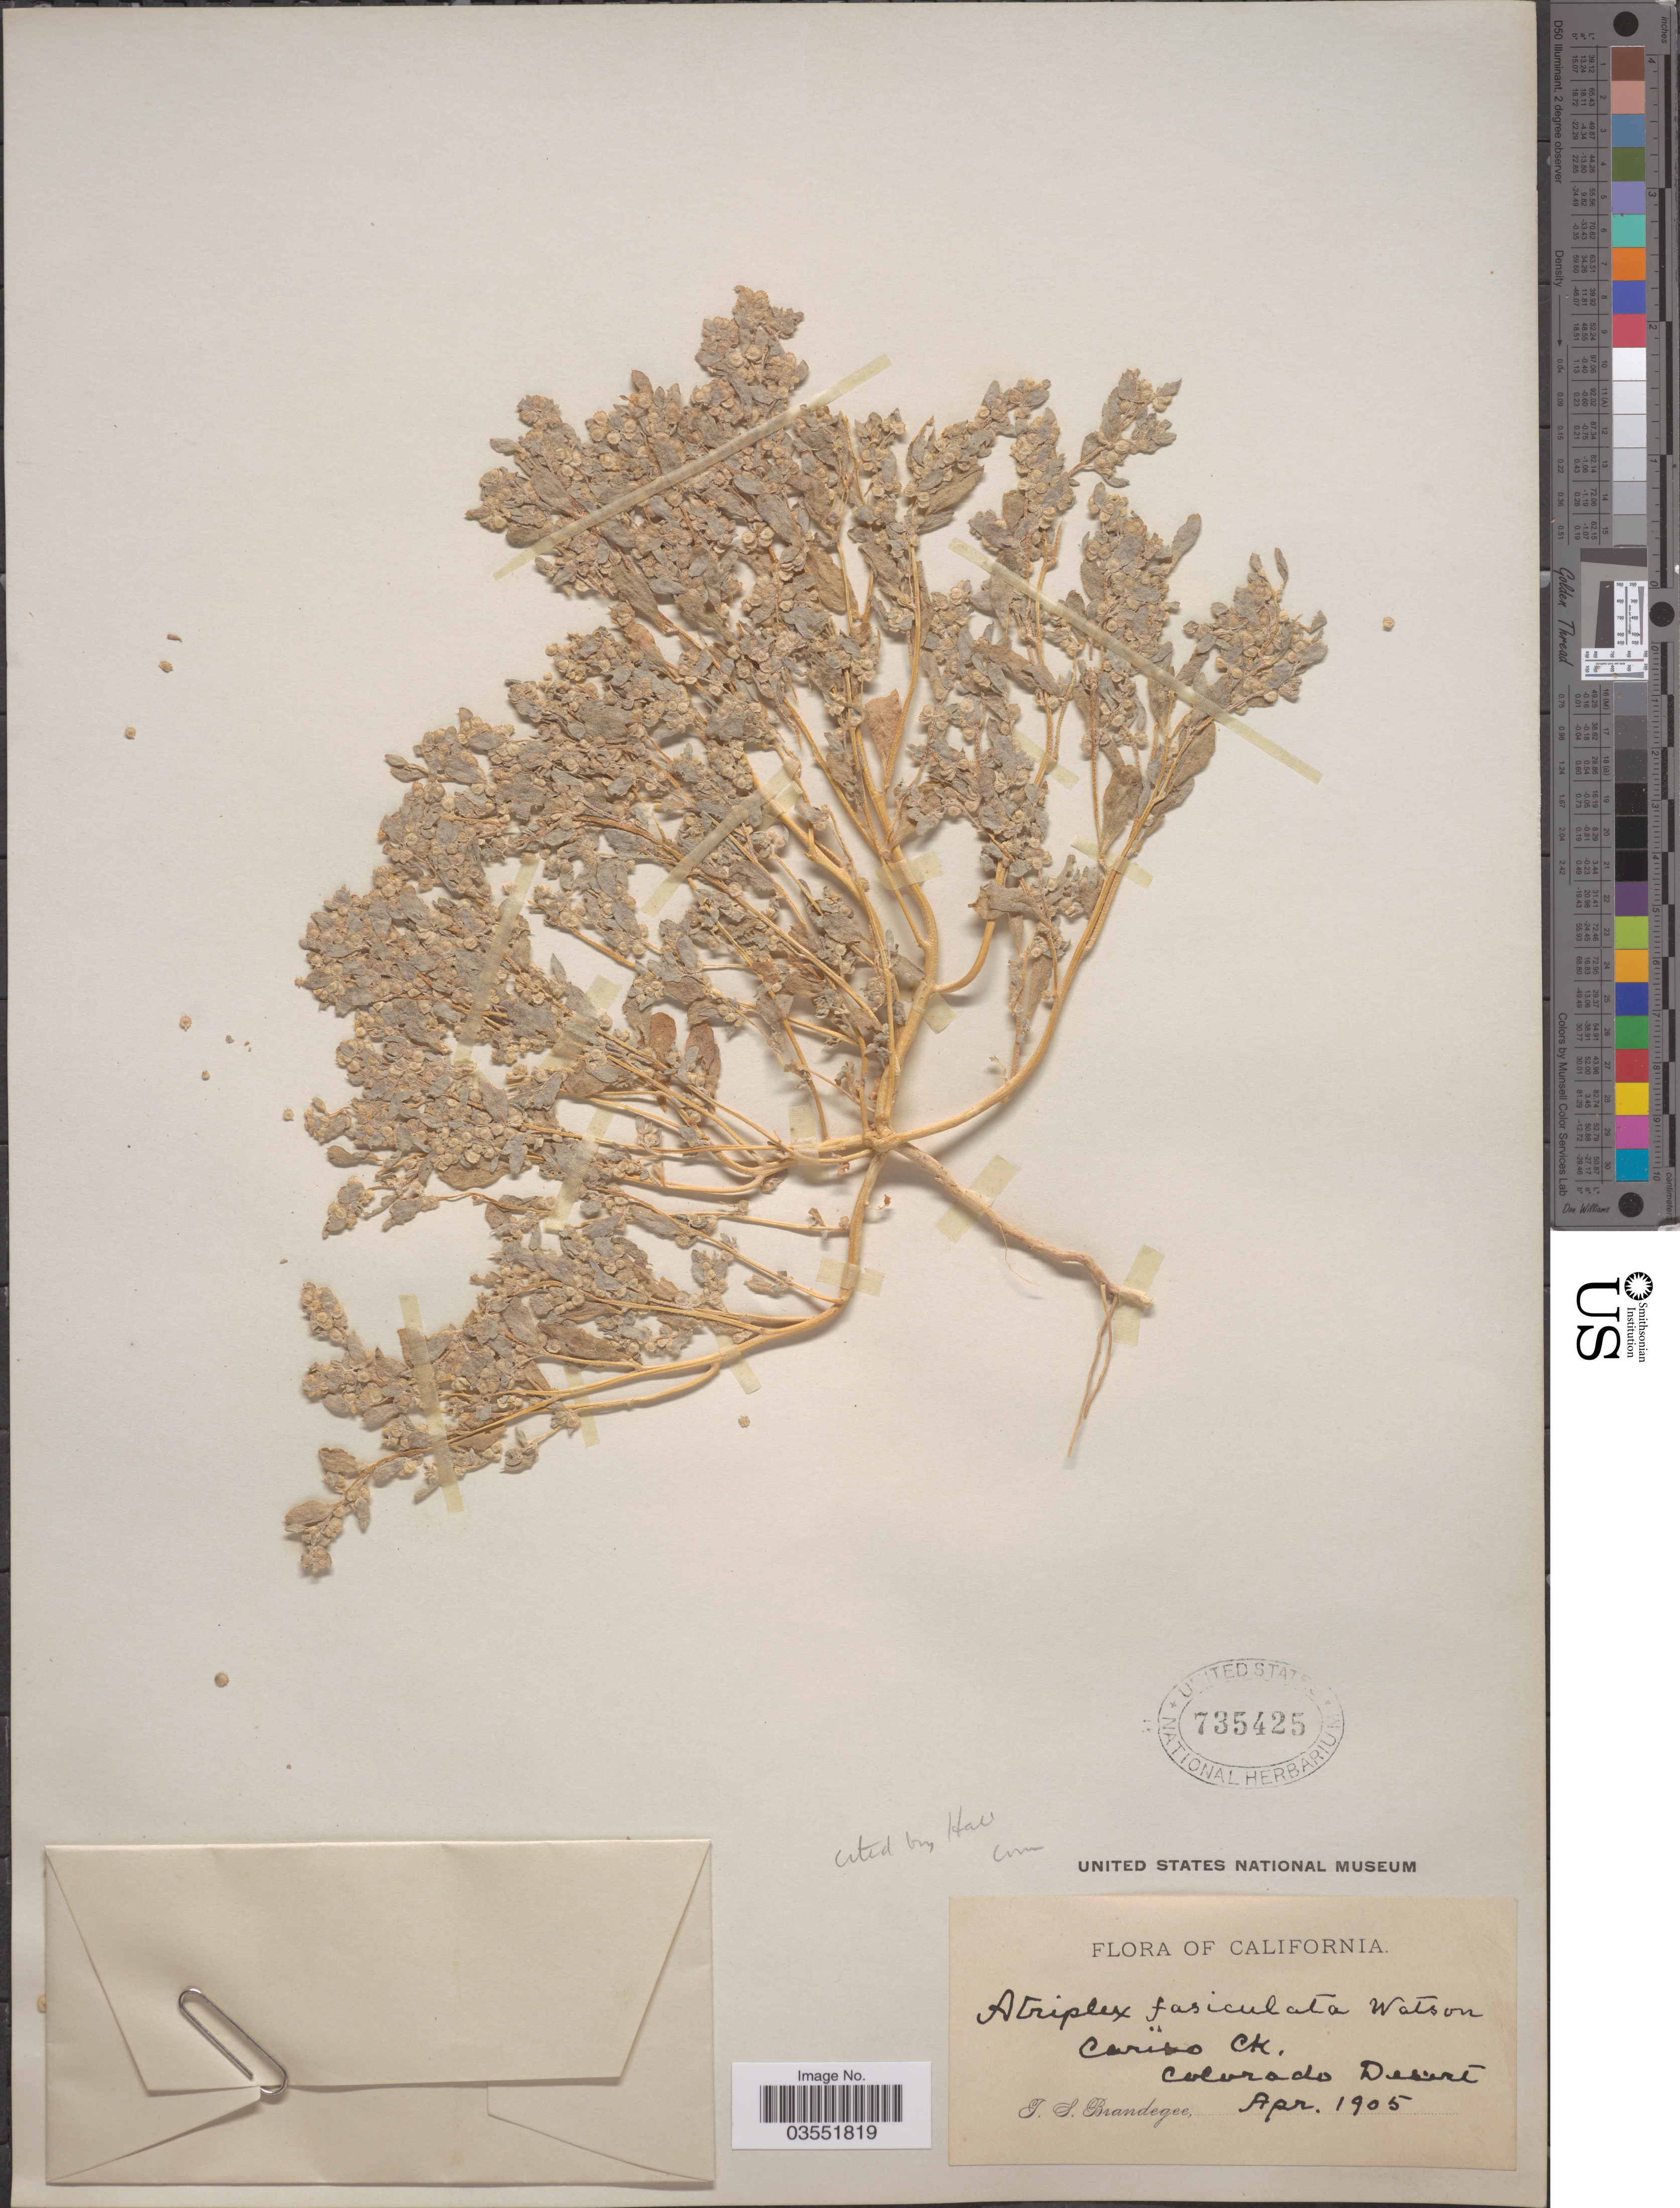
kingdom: Plantae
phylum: Tracheophyta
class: Magnoliopsida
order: Caryophyllales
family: Amaranthaceae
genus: Atriplex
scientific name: Atriplex fasciculata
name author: S. Watson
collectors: T. S. Brandegee (herbarium)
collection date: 1905-04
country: United States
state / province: California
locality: Carizo Ck. Colorado Desert.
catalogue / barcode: US 735425